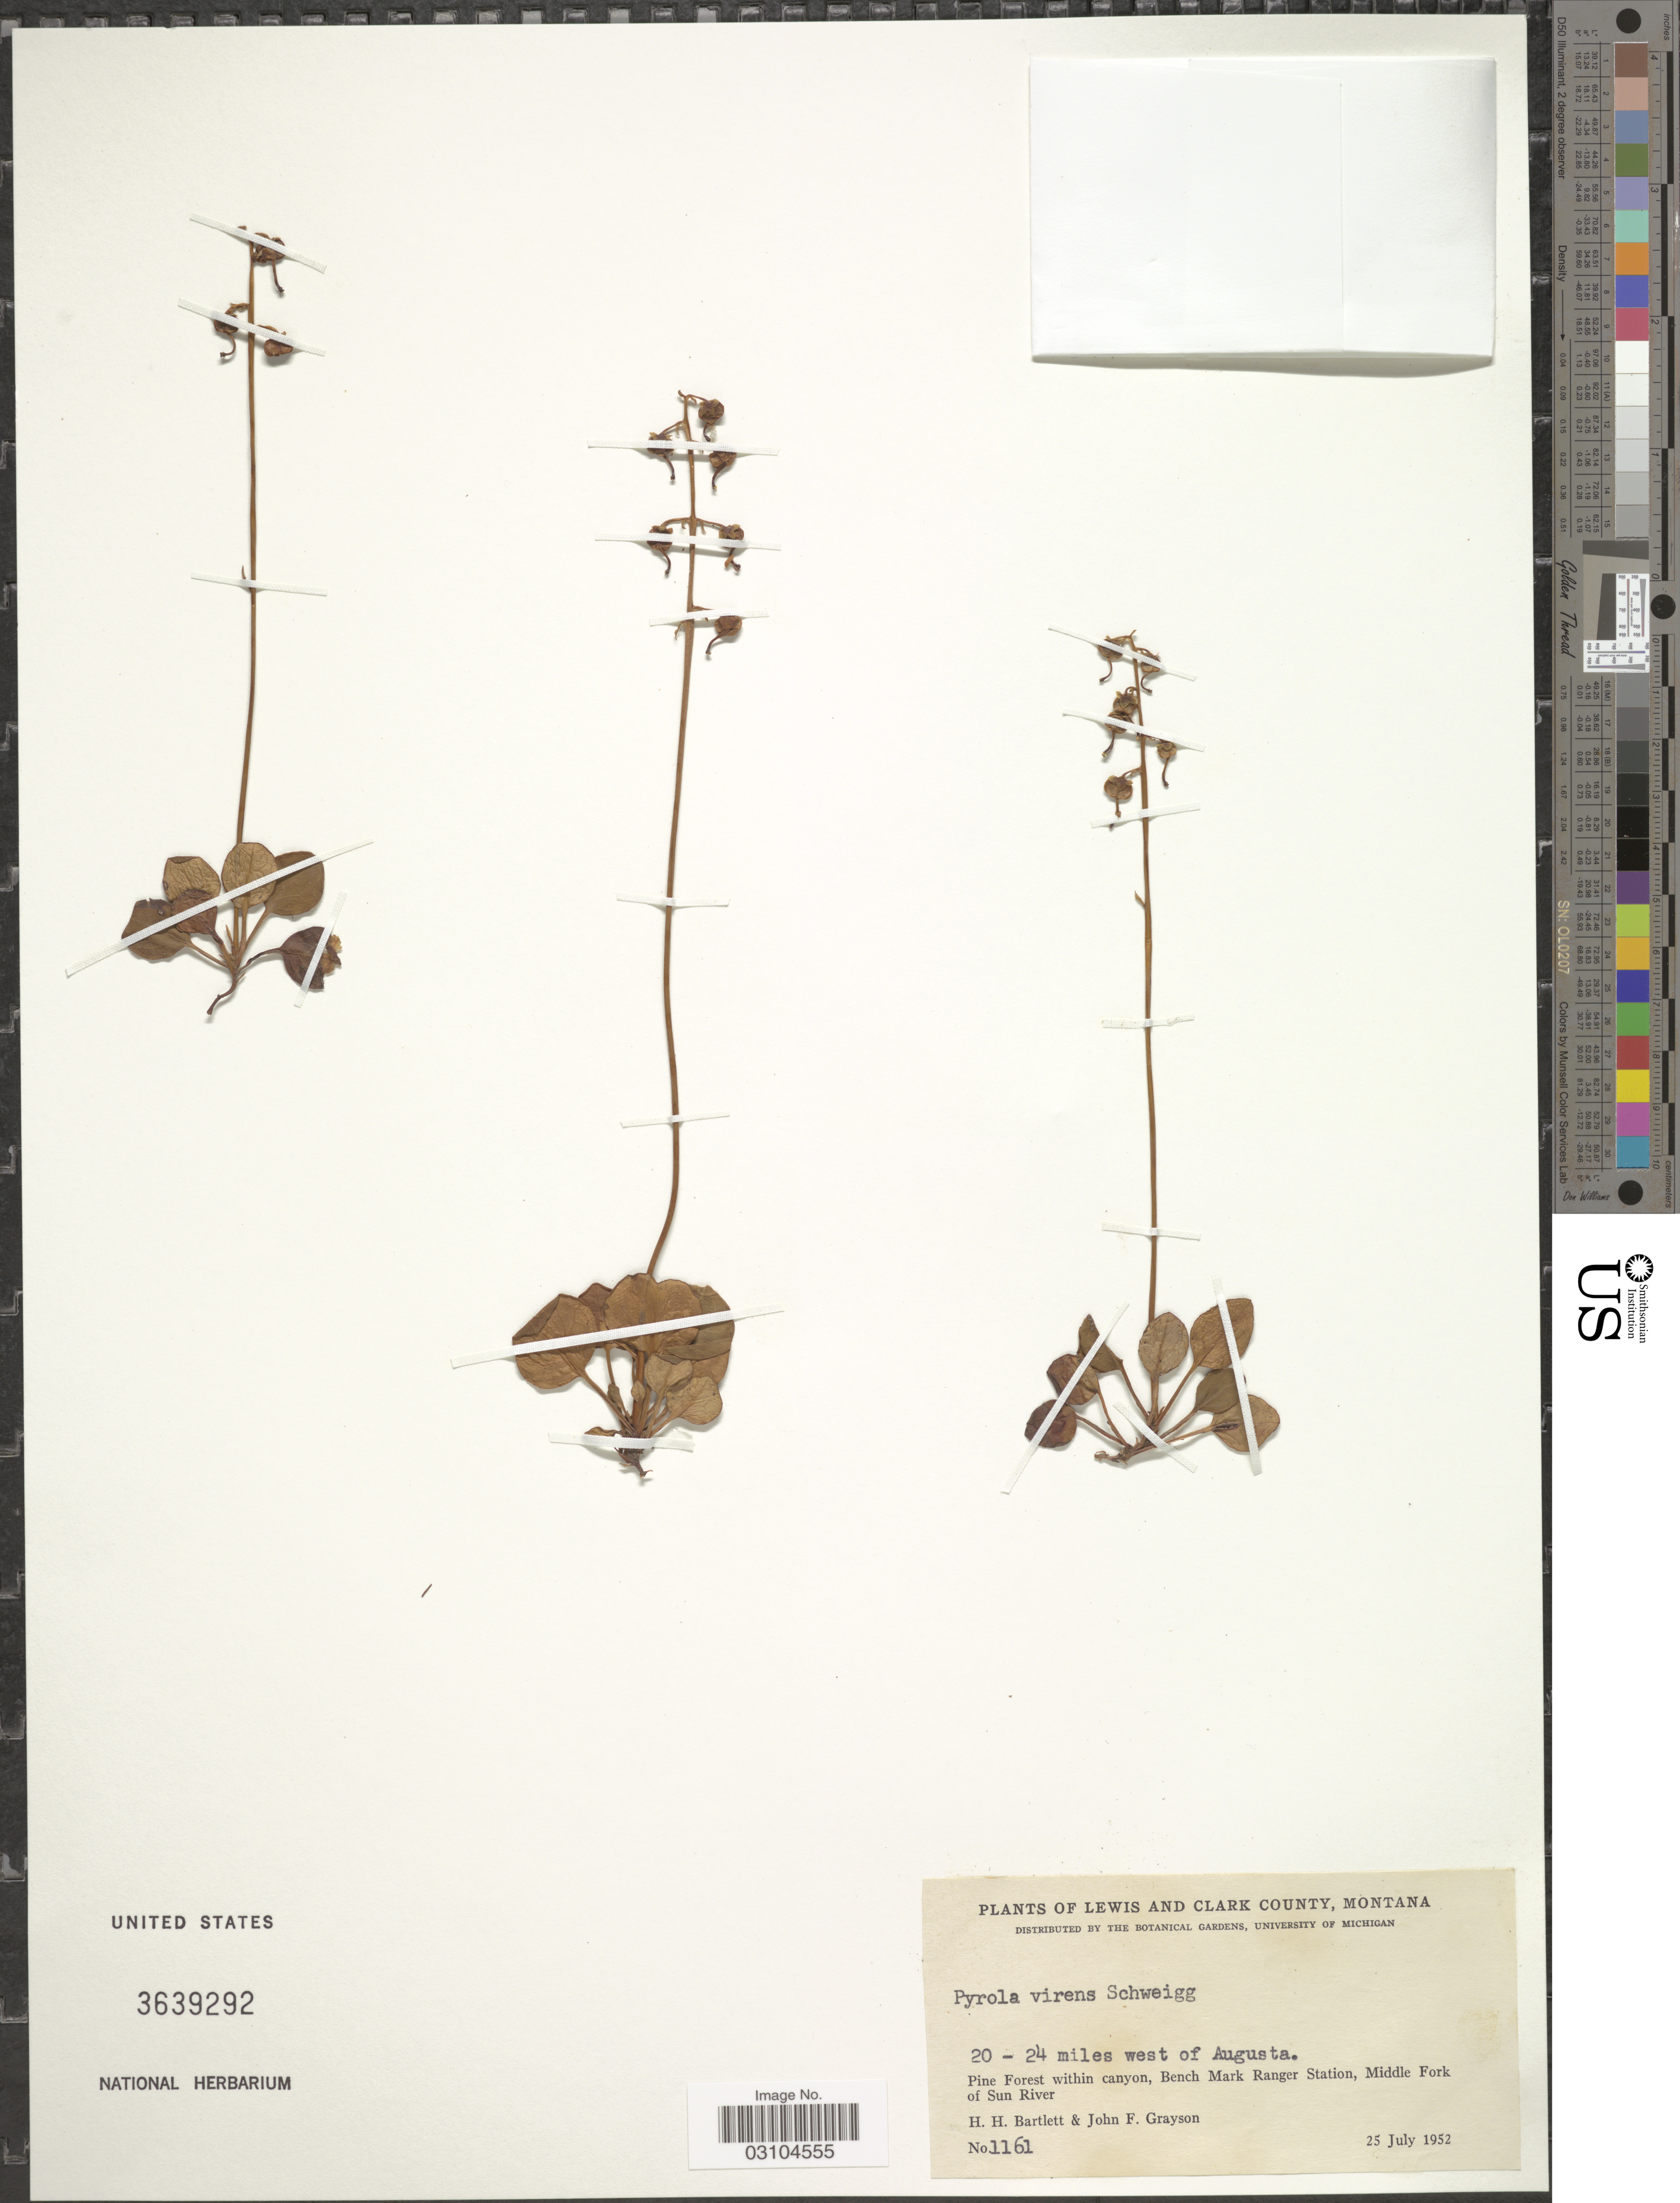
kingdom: Plantae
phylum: Tracheophyta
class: Magnoliopsida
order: Ericales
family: Ericaceae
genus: Pyrola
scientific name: Pyrola virens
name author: Schweigg.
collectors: H. H. Bartlett & J. Grayson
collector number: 1161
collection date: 1952-07-25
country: United States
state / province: Montana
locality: Lewis and Clark County. 20 - 24 miles west of Augusta. Pine Forest within canyon, Bench Mark Ranger Station, Middle Fork of Sun River.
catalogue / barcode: US 3639292